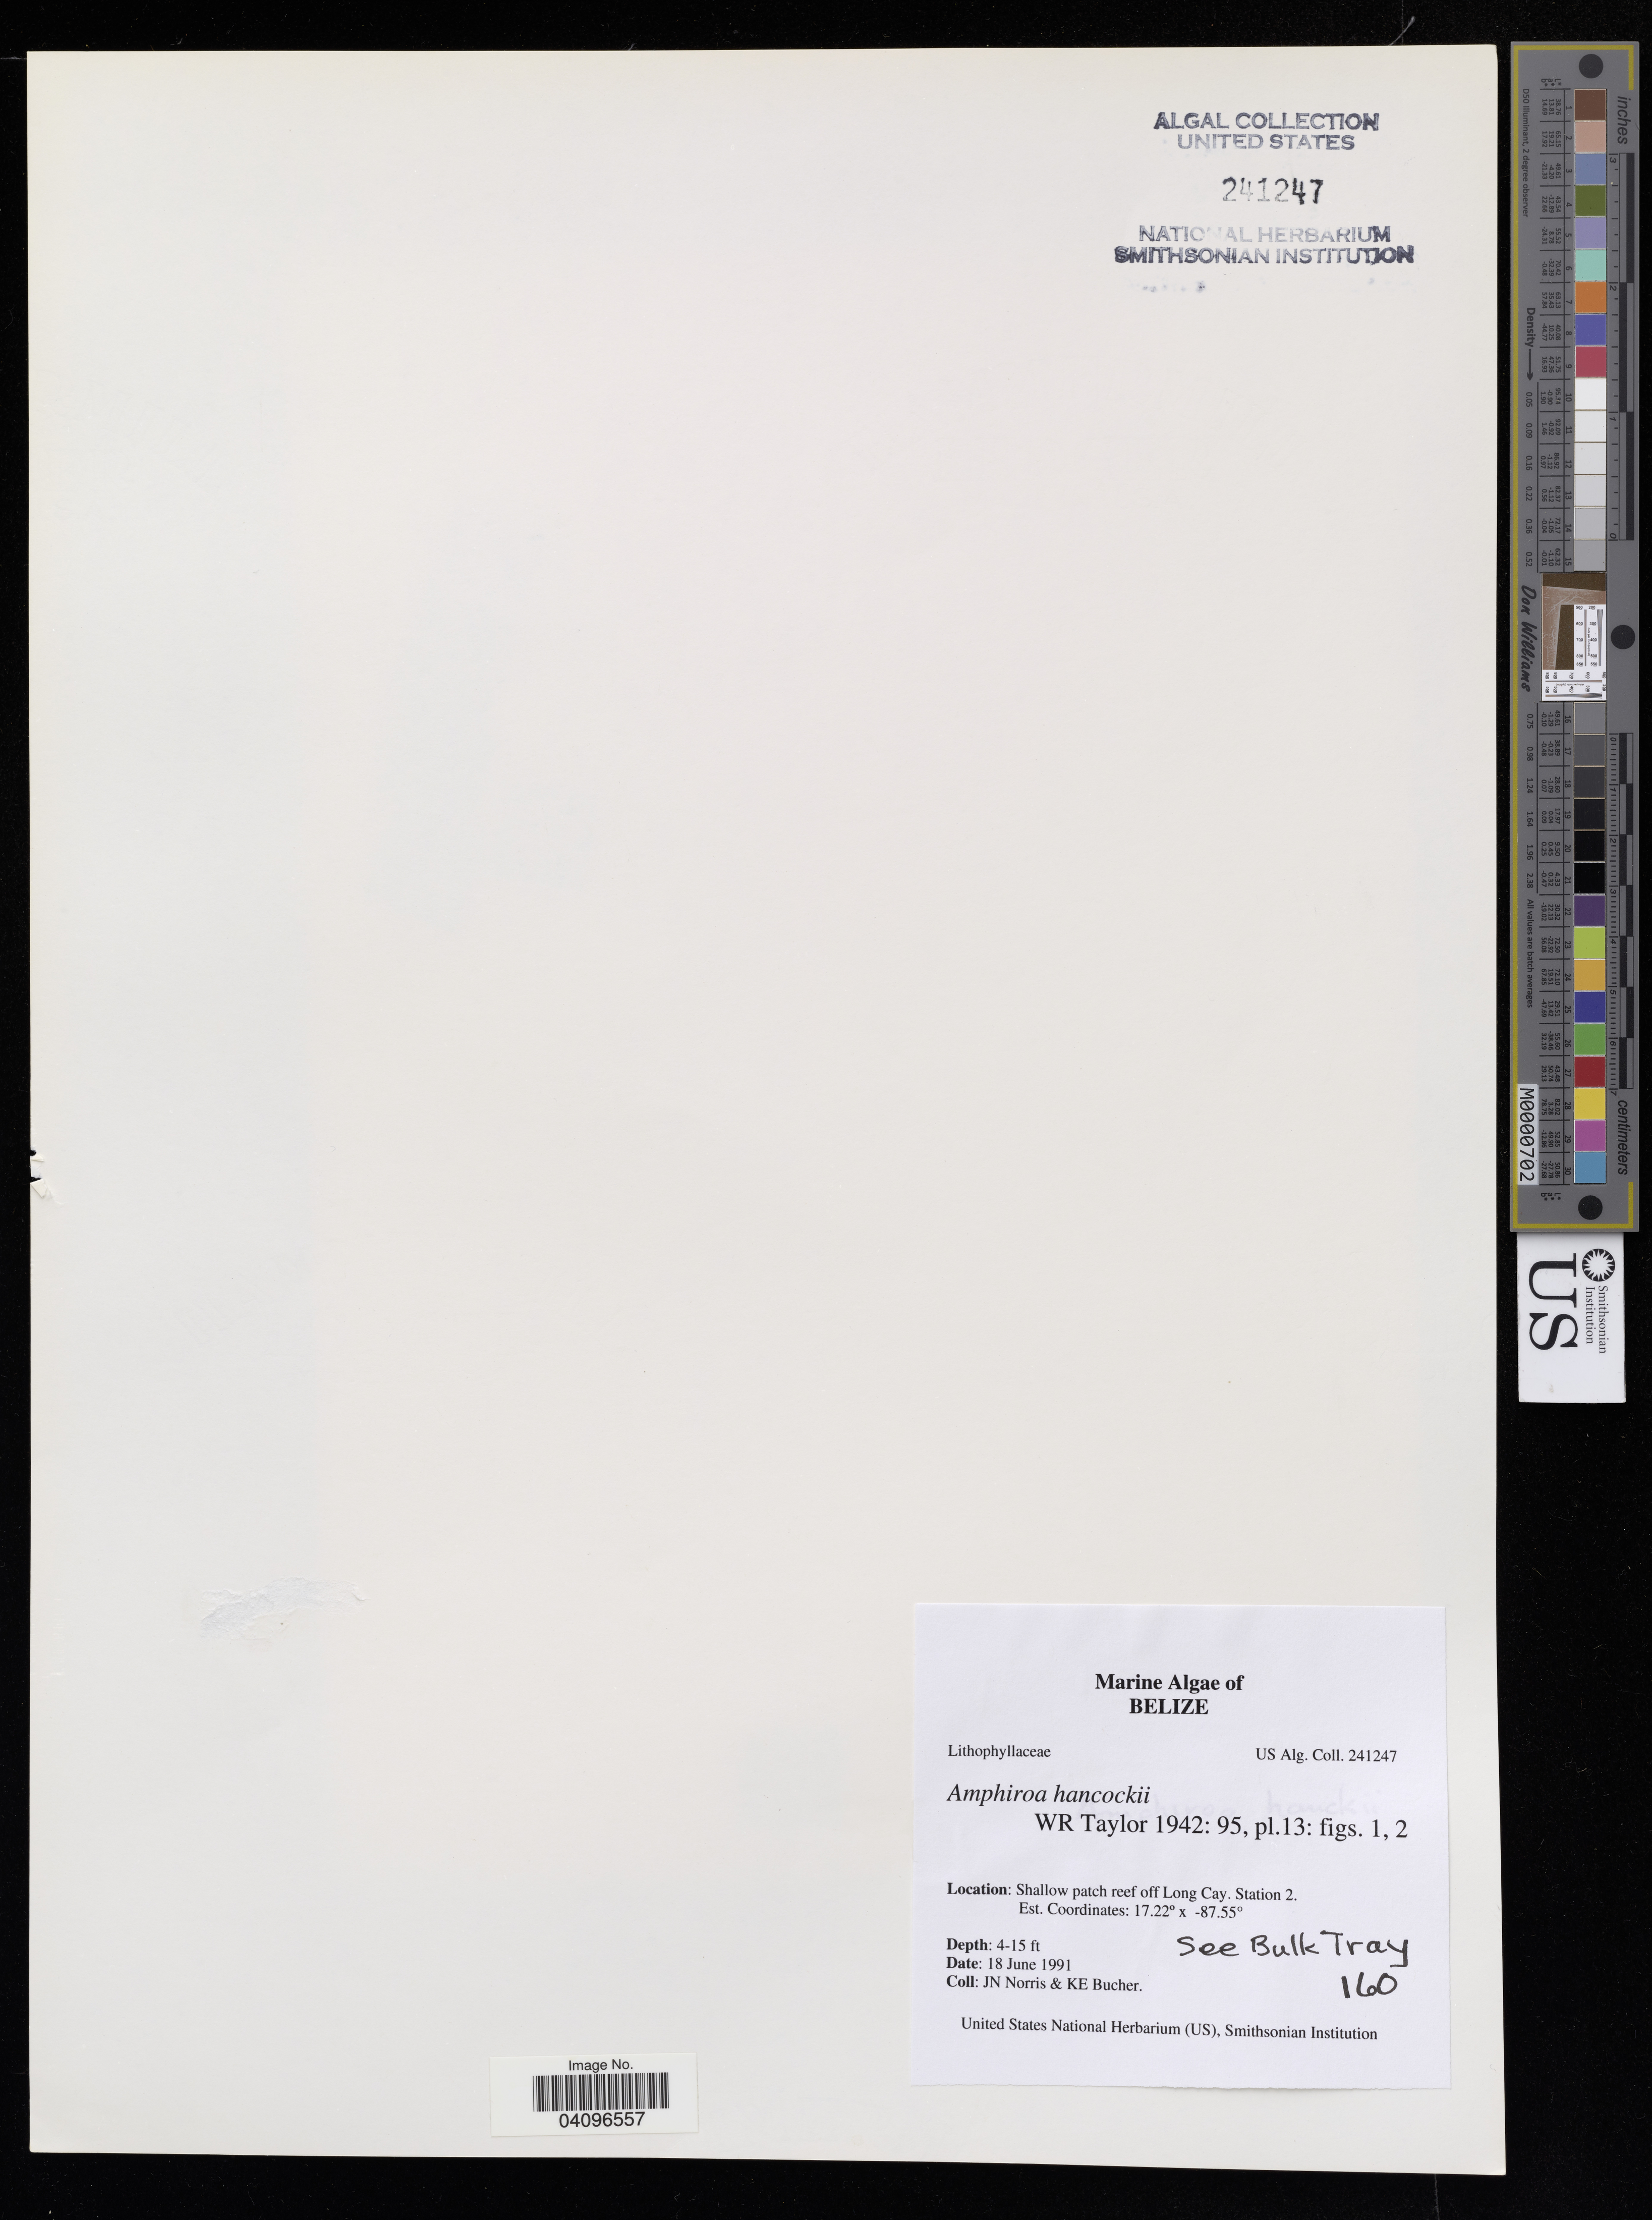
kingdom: Plantae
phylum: Rhodophyta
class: Florideophyceae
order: Corallinales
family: Lithophyllaceae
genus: Amphiroa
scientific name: Amphiroa hancockii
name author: W.R. Taylor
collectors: J. Norris & K. E. Bucher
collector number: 241247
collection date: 1991-06-18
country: Belize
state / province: Belize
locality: Shallow patch reef off Long Cay. Station 2.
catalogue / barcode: US 241247